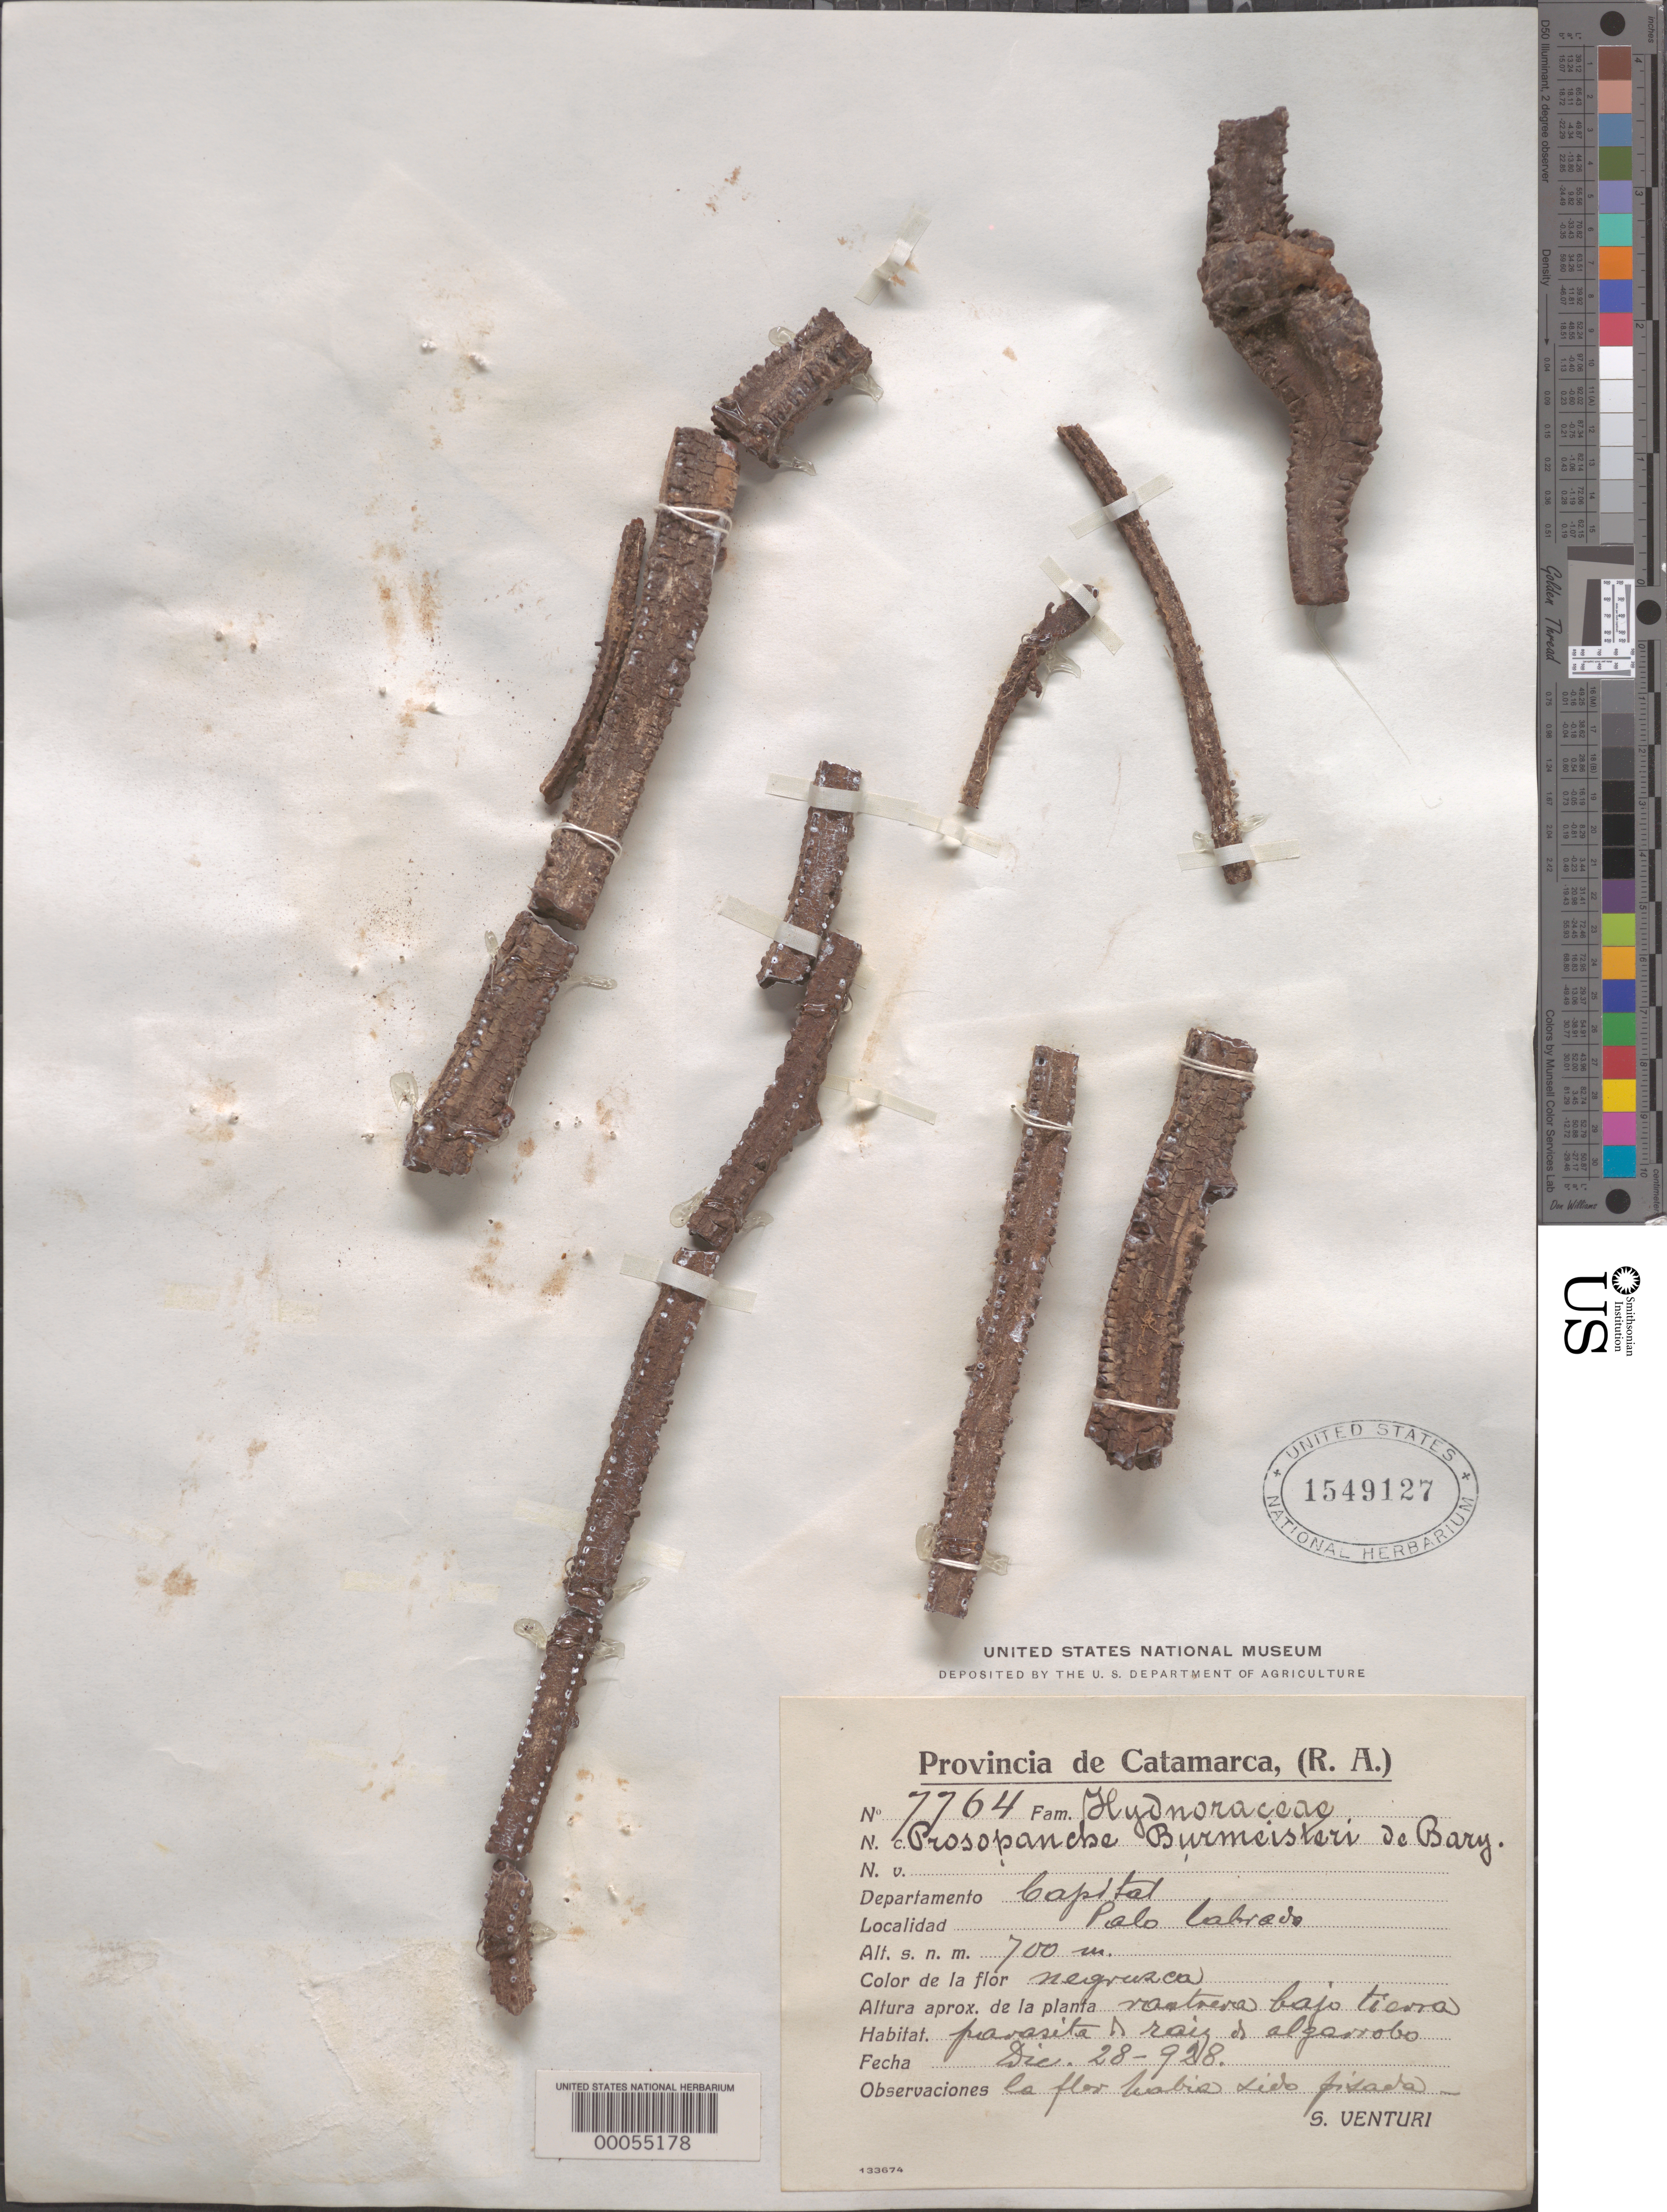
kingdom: Plantae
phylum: Tracheophyta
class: Magnoliopsida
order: Piperales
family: Hydnoraceae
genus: Prosopanche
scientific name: Prosopanche americana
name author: (R.C. Br.) Baill.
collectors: S. Venturi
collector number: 7764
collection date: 1928-12-28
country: Argentina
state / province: Tucuman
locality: Departamento Capital. Palo Cabrado.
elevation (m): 700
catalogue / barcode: US 1549127